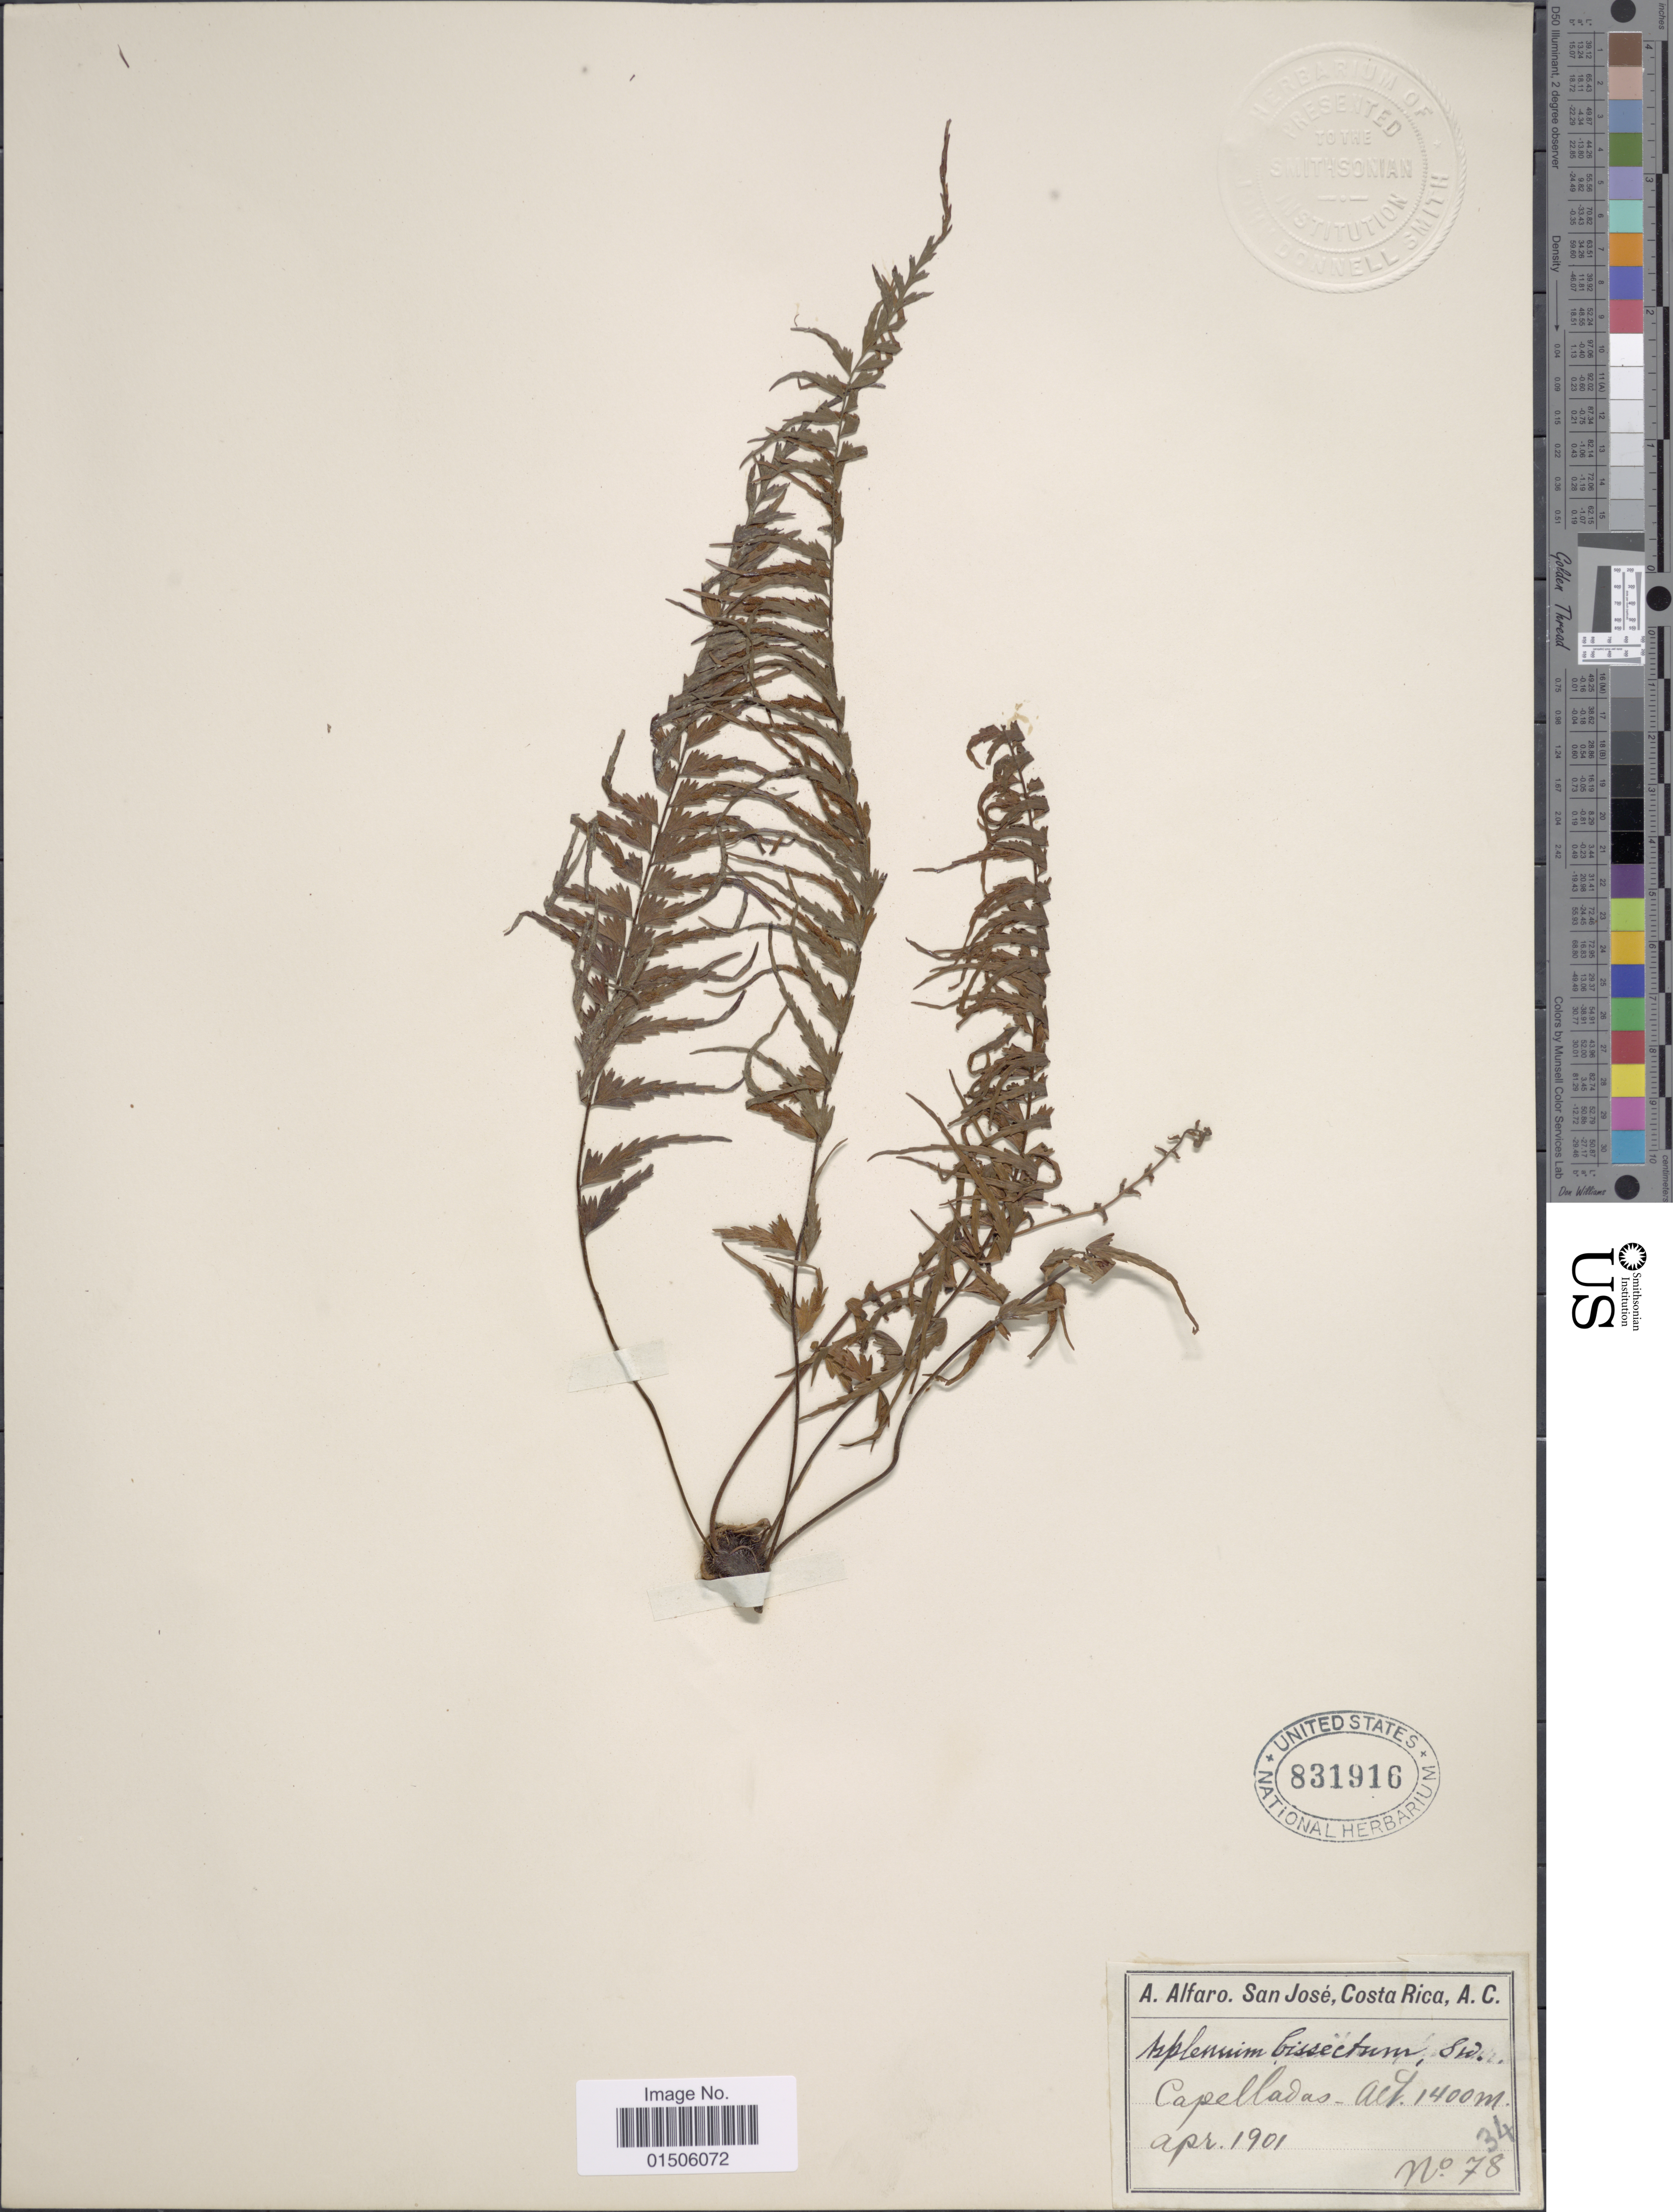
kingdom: Plantae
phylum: Tracheophyta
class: Polypodiopsida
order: Polypodiales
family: Aspleniaceae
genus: Asplenium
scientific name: Asplenium dissectum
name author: Sw.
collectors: A. Alfaro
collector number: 78/34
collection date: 1901-04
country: Costa Rica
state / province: San José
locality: Capelladas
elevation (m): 1400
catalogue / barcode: US 831916